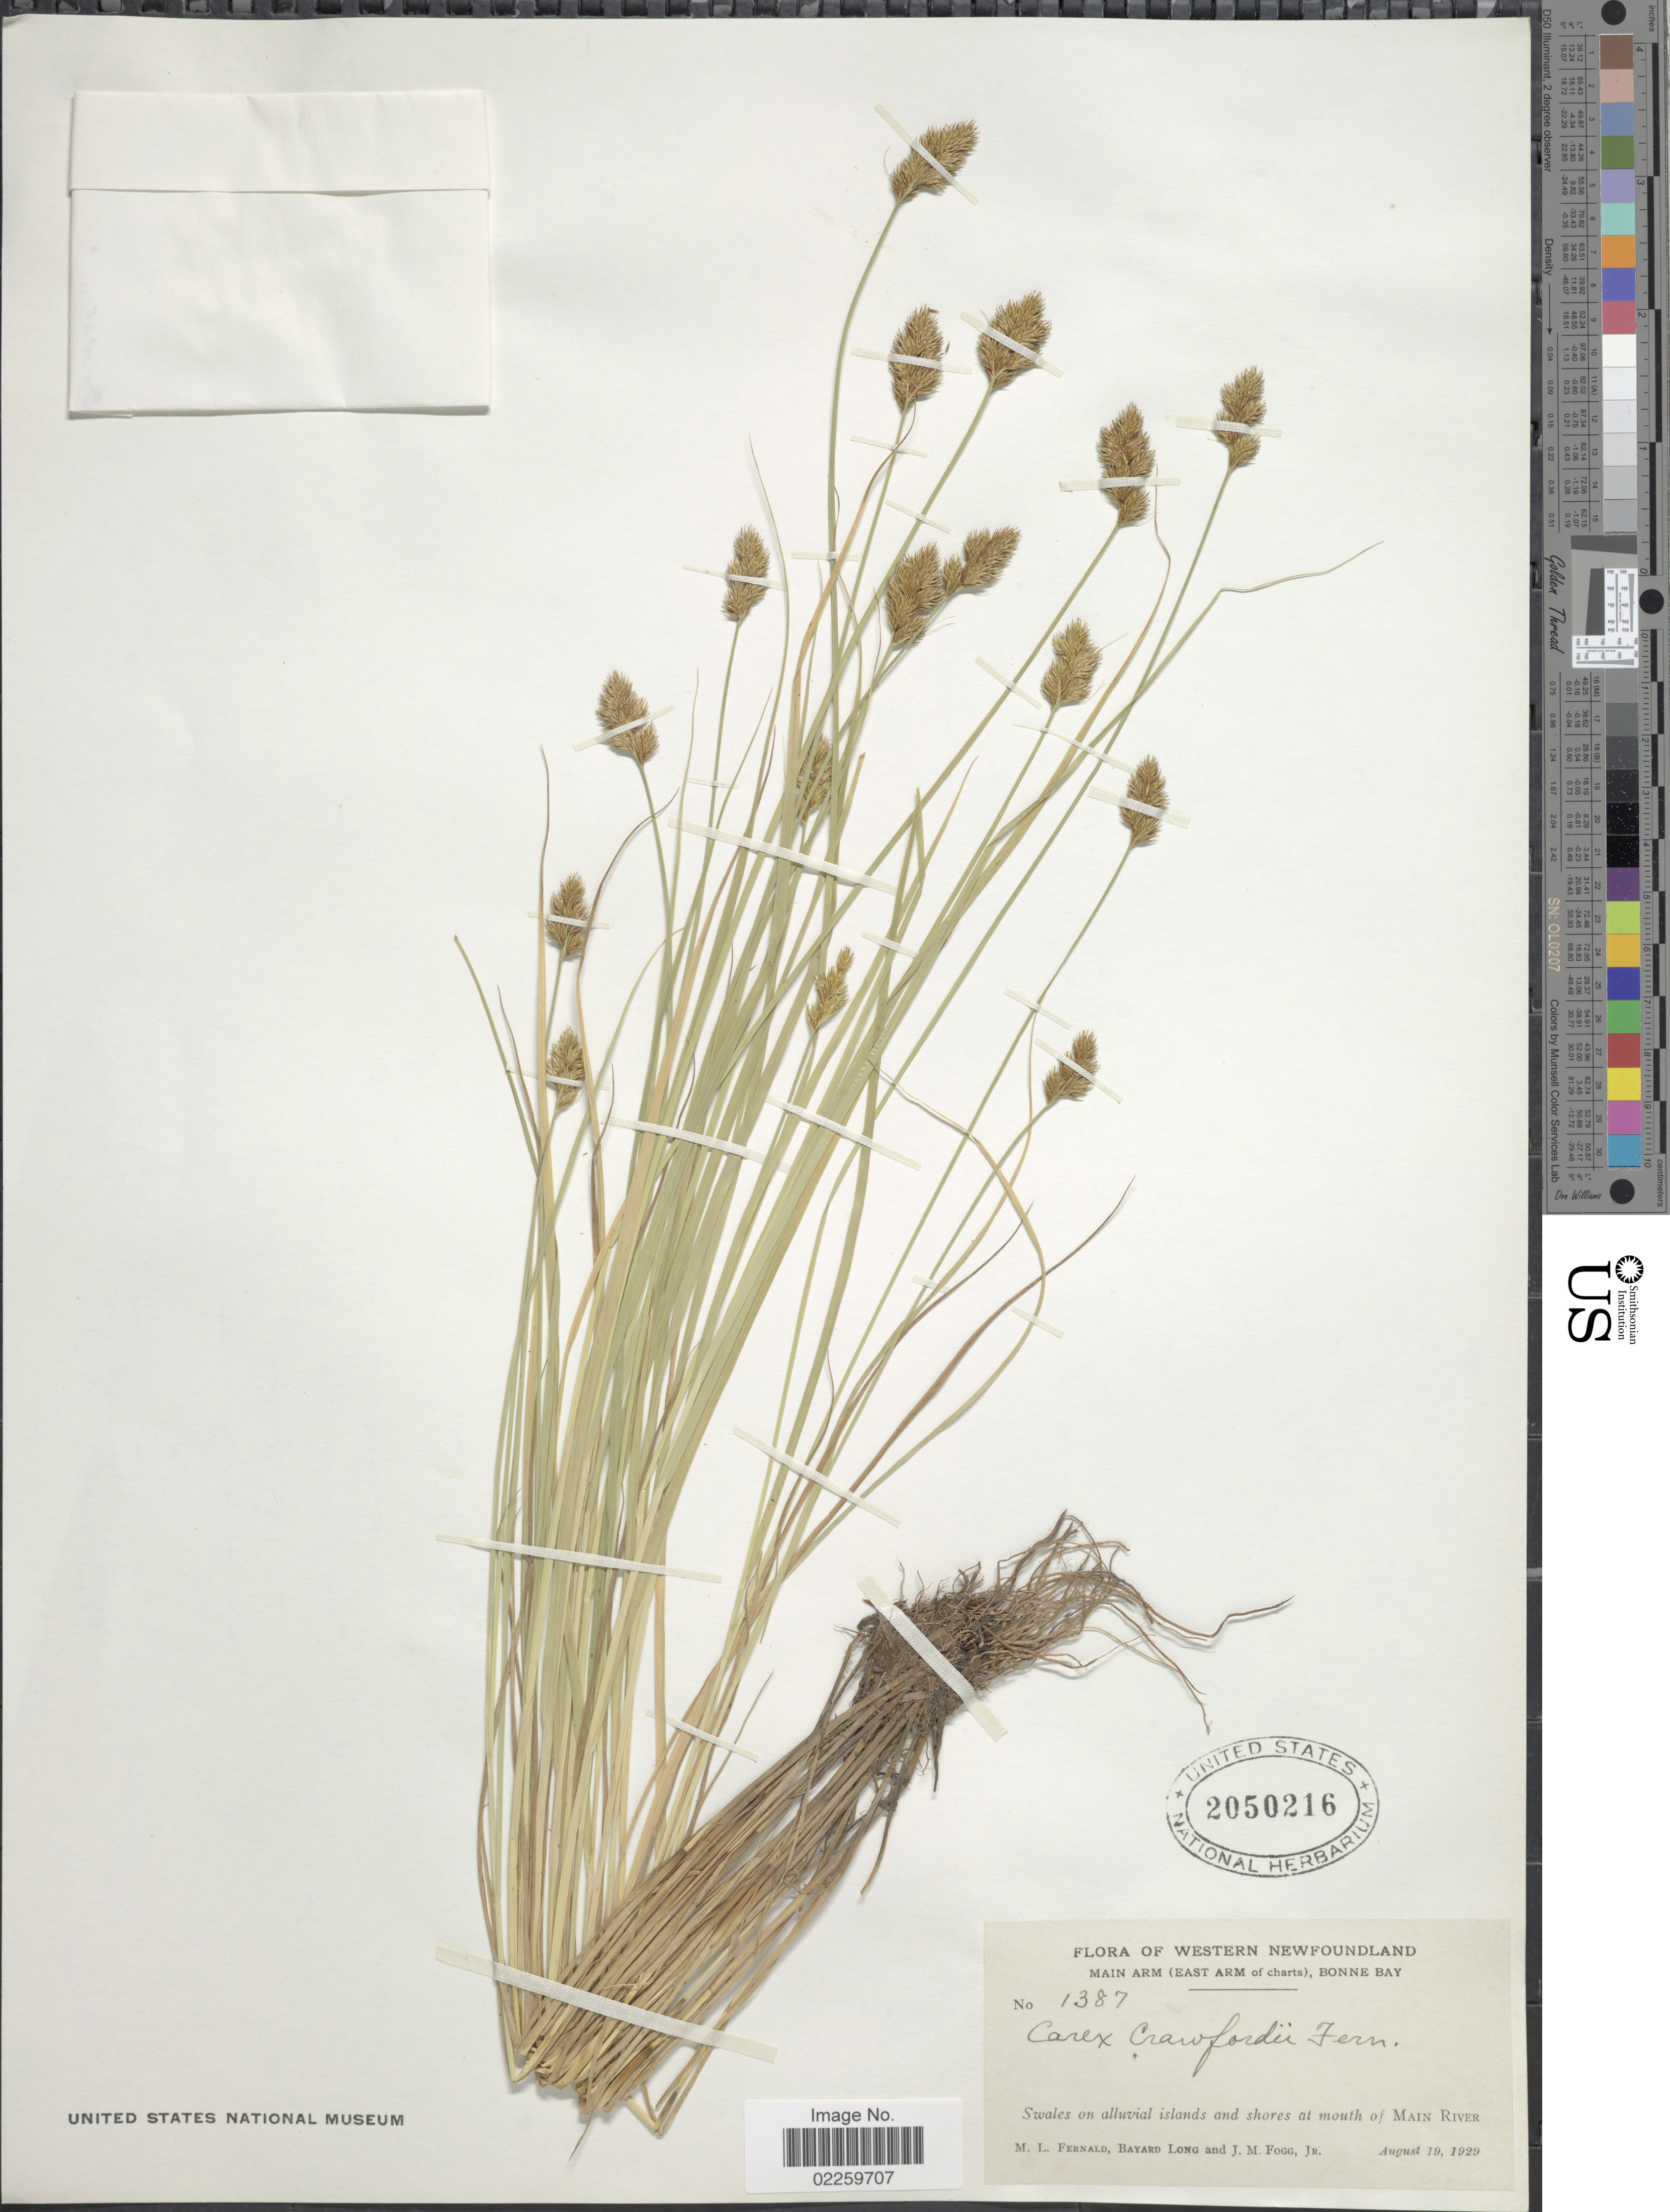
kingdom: Plantae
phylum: Tracheophyta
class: Liliopsida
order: Poales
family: Cyperaceae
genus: Carex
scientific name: Carex crawfordii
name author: Fernald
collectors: M. L. Fernald, B. Long & J. Fogg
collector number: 1387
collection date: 1929-08-19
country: Canada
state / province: Newfoundland and Labrador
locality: Western Newfoundland, Main Arm (East Arm of charts), Bonne Bay, swales on alluvial islands and shores at mouth of Main River.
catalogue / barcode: US 2050216